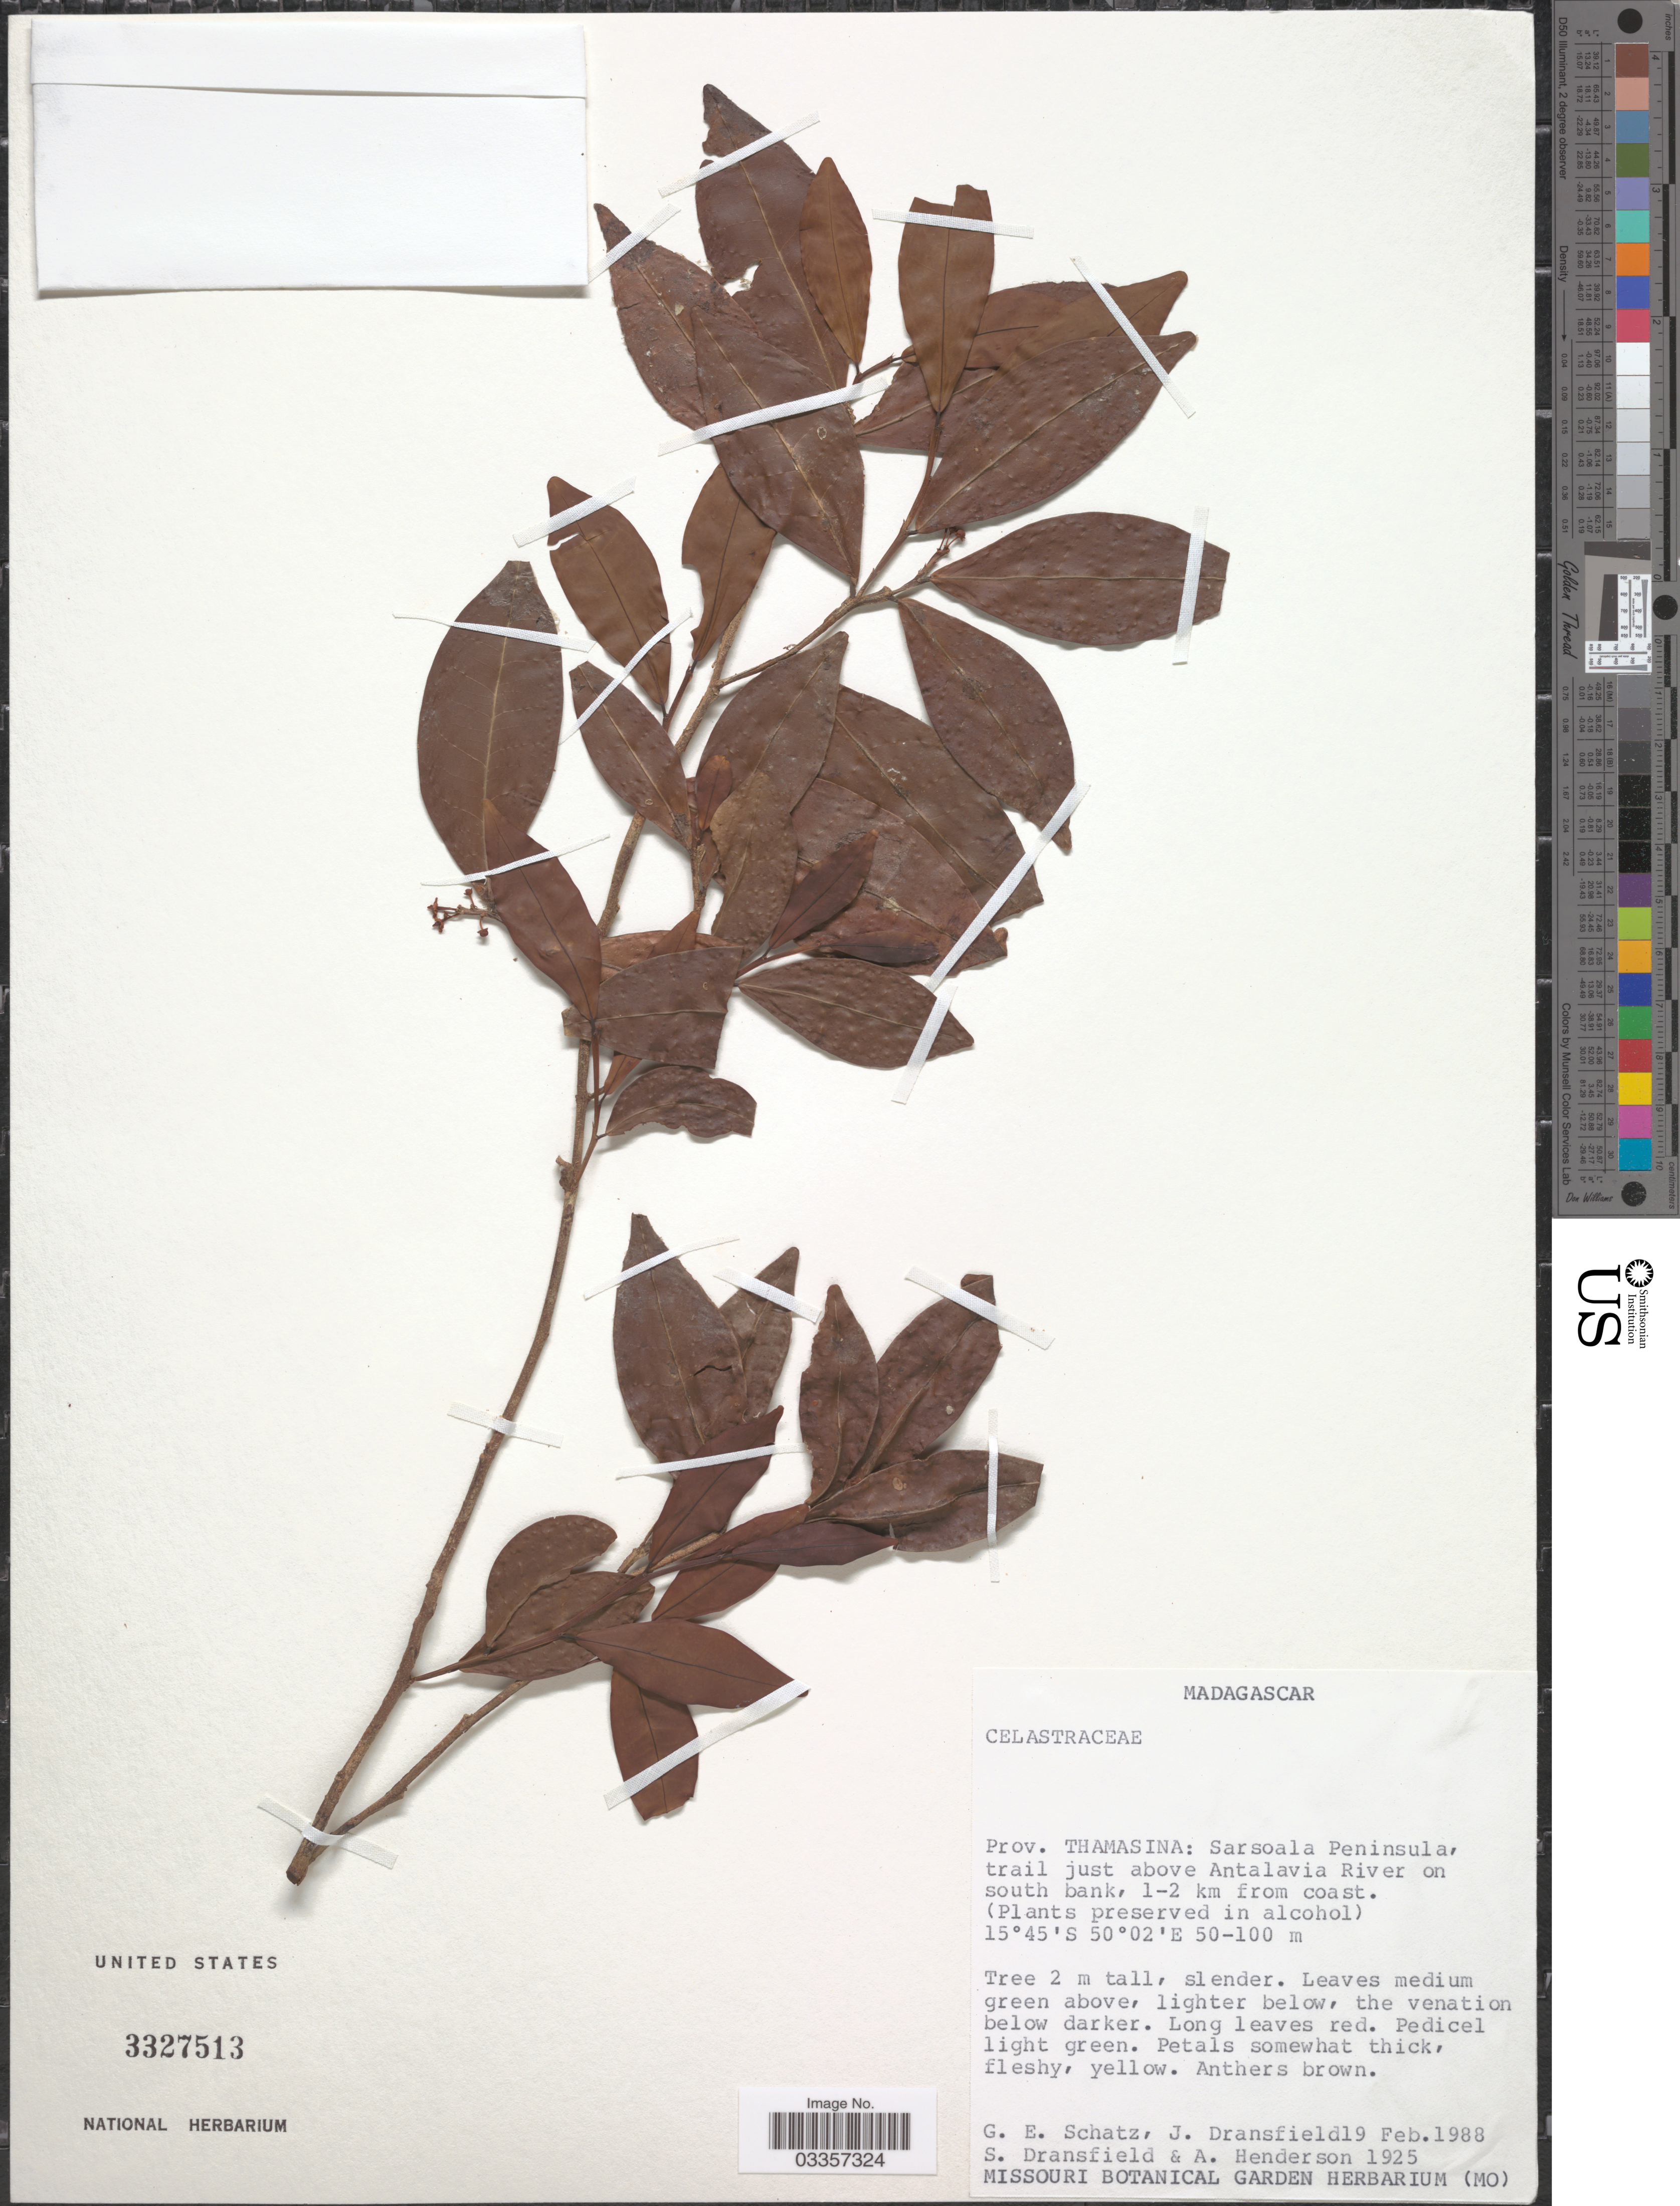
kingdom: Plantae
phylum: Tracheophyta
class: Magnoliopsida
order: Celastrales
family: Celastraceae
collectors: G. Schatz, J. Dransfield, S. Dransfield & A. Henderson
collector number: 1925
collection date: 1988-02-19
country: Madagascar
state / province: Analanjirofo / Sava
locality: Prov. Thamasina: Sarsoala Peninsula, trail just above Antalavia River on south bank, 1-2 km from coast.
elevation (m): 50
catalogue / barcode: US 3327513